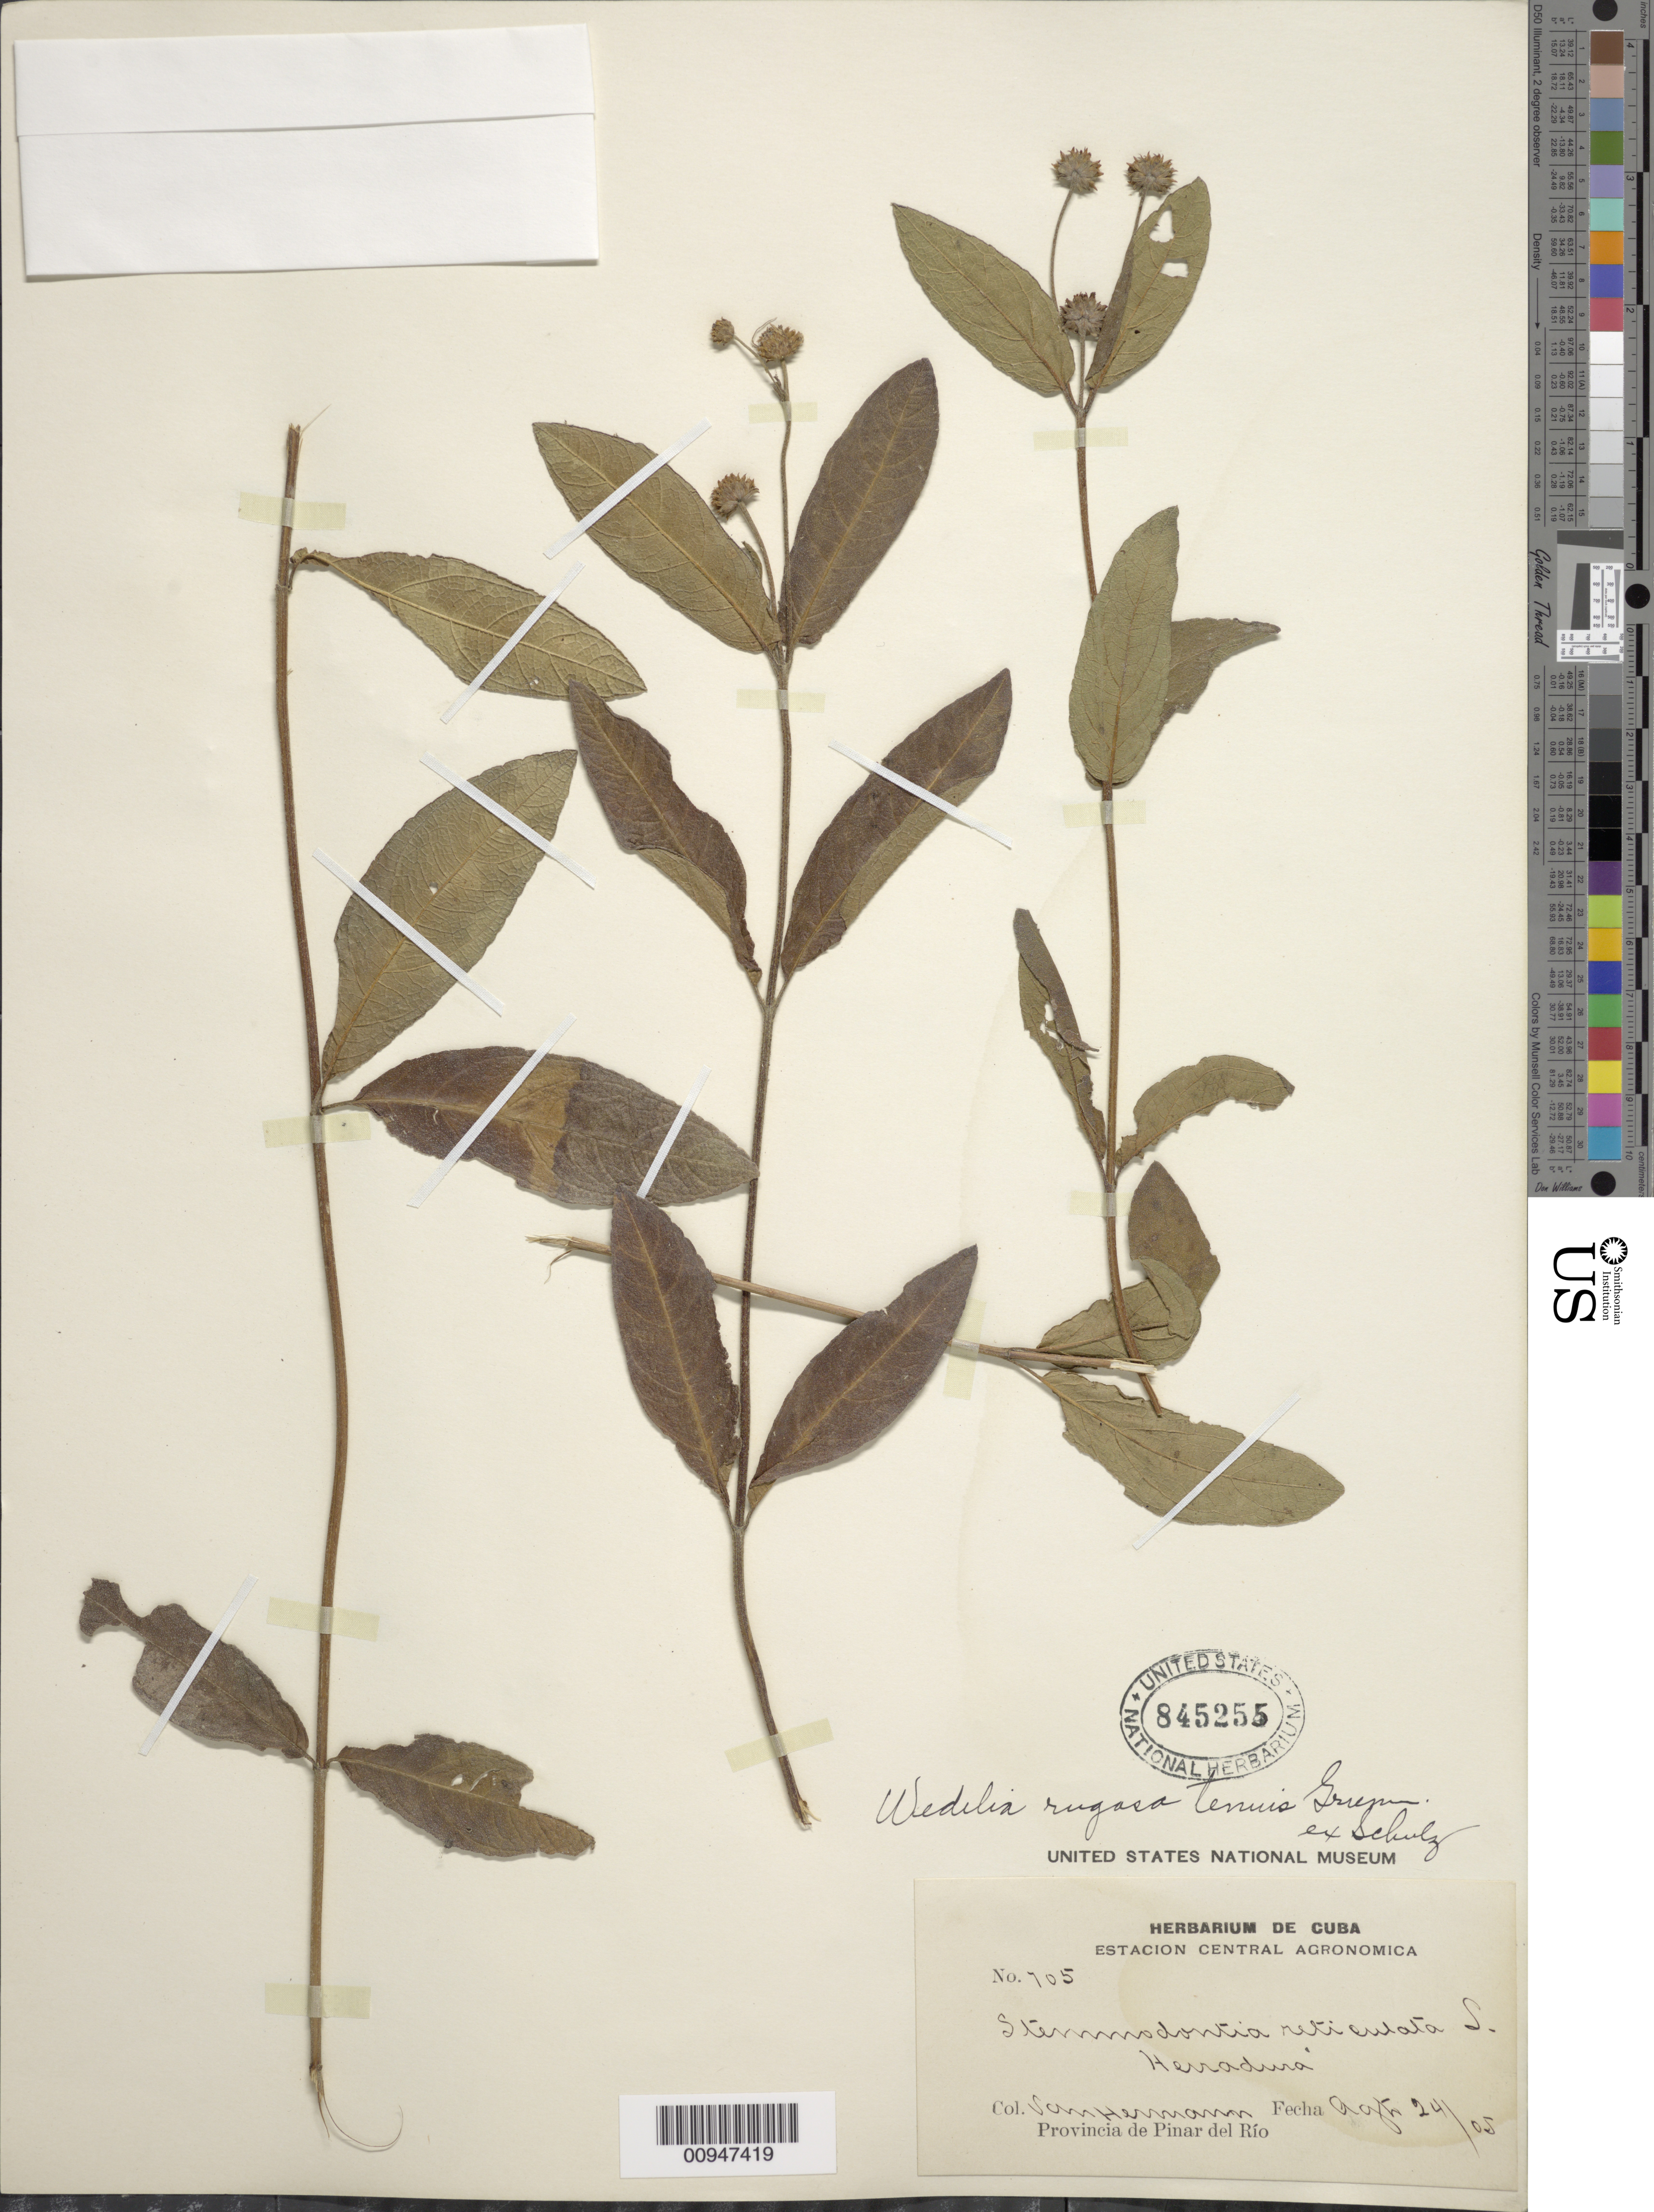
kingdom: Plantae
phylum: Tracheophyta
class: Magnoliopsida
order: Asterales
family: Asteraceae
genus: Wedelia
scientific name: Wedelia rugosa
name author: Greenm.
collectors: H. A. Van Hermann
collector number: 705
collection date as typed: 24 Aug 1905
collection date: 1905-08-24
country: Cuba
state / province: Pinar del Rio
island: Cuba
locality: Herradura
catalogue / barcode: US 845255